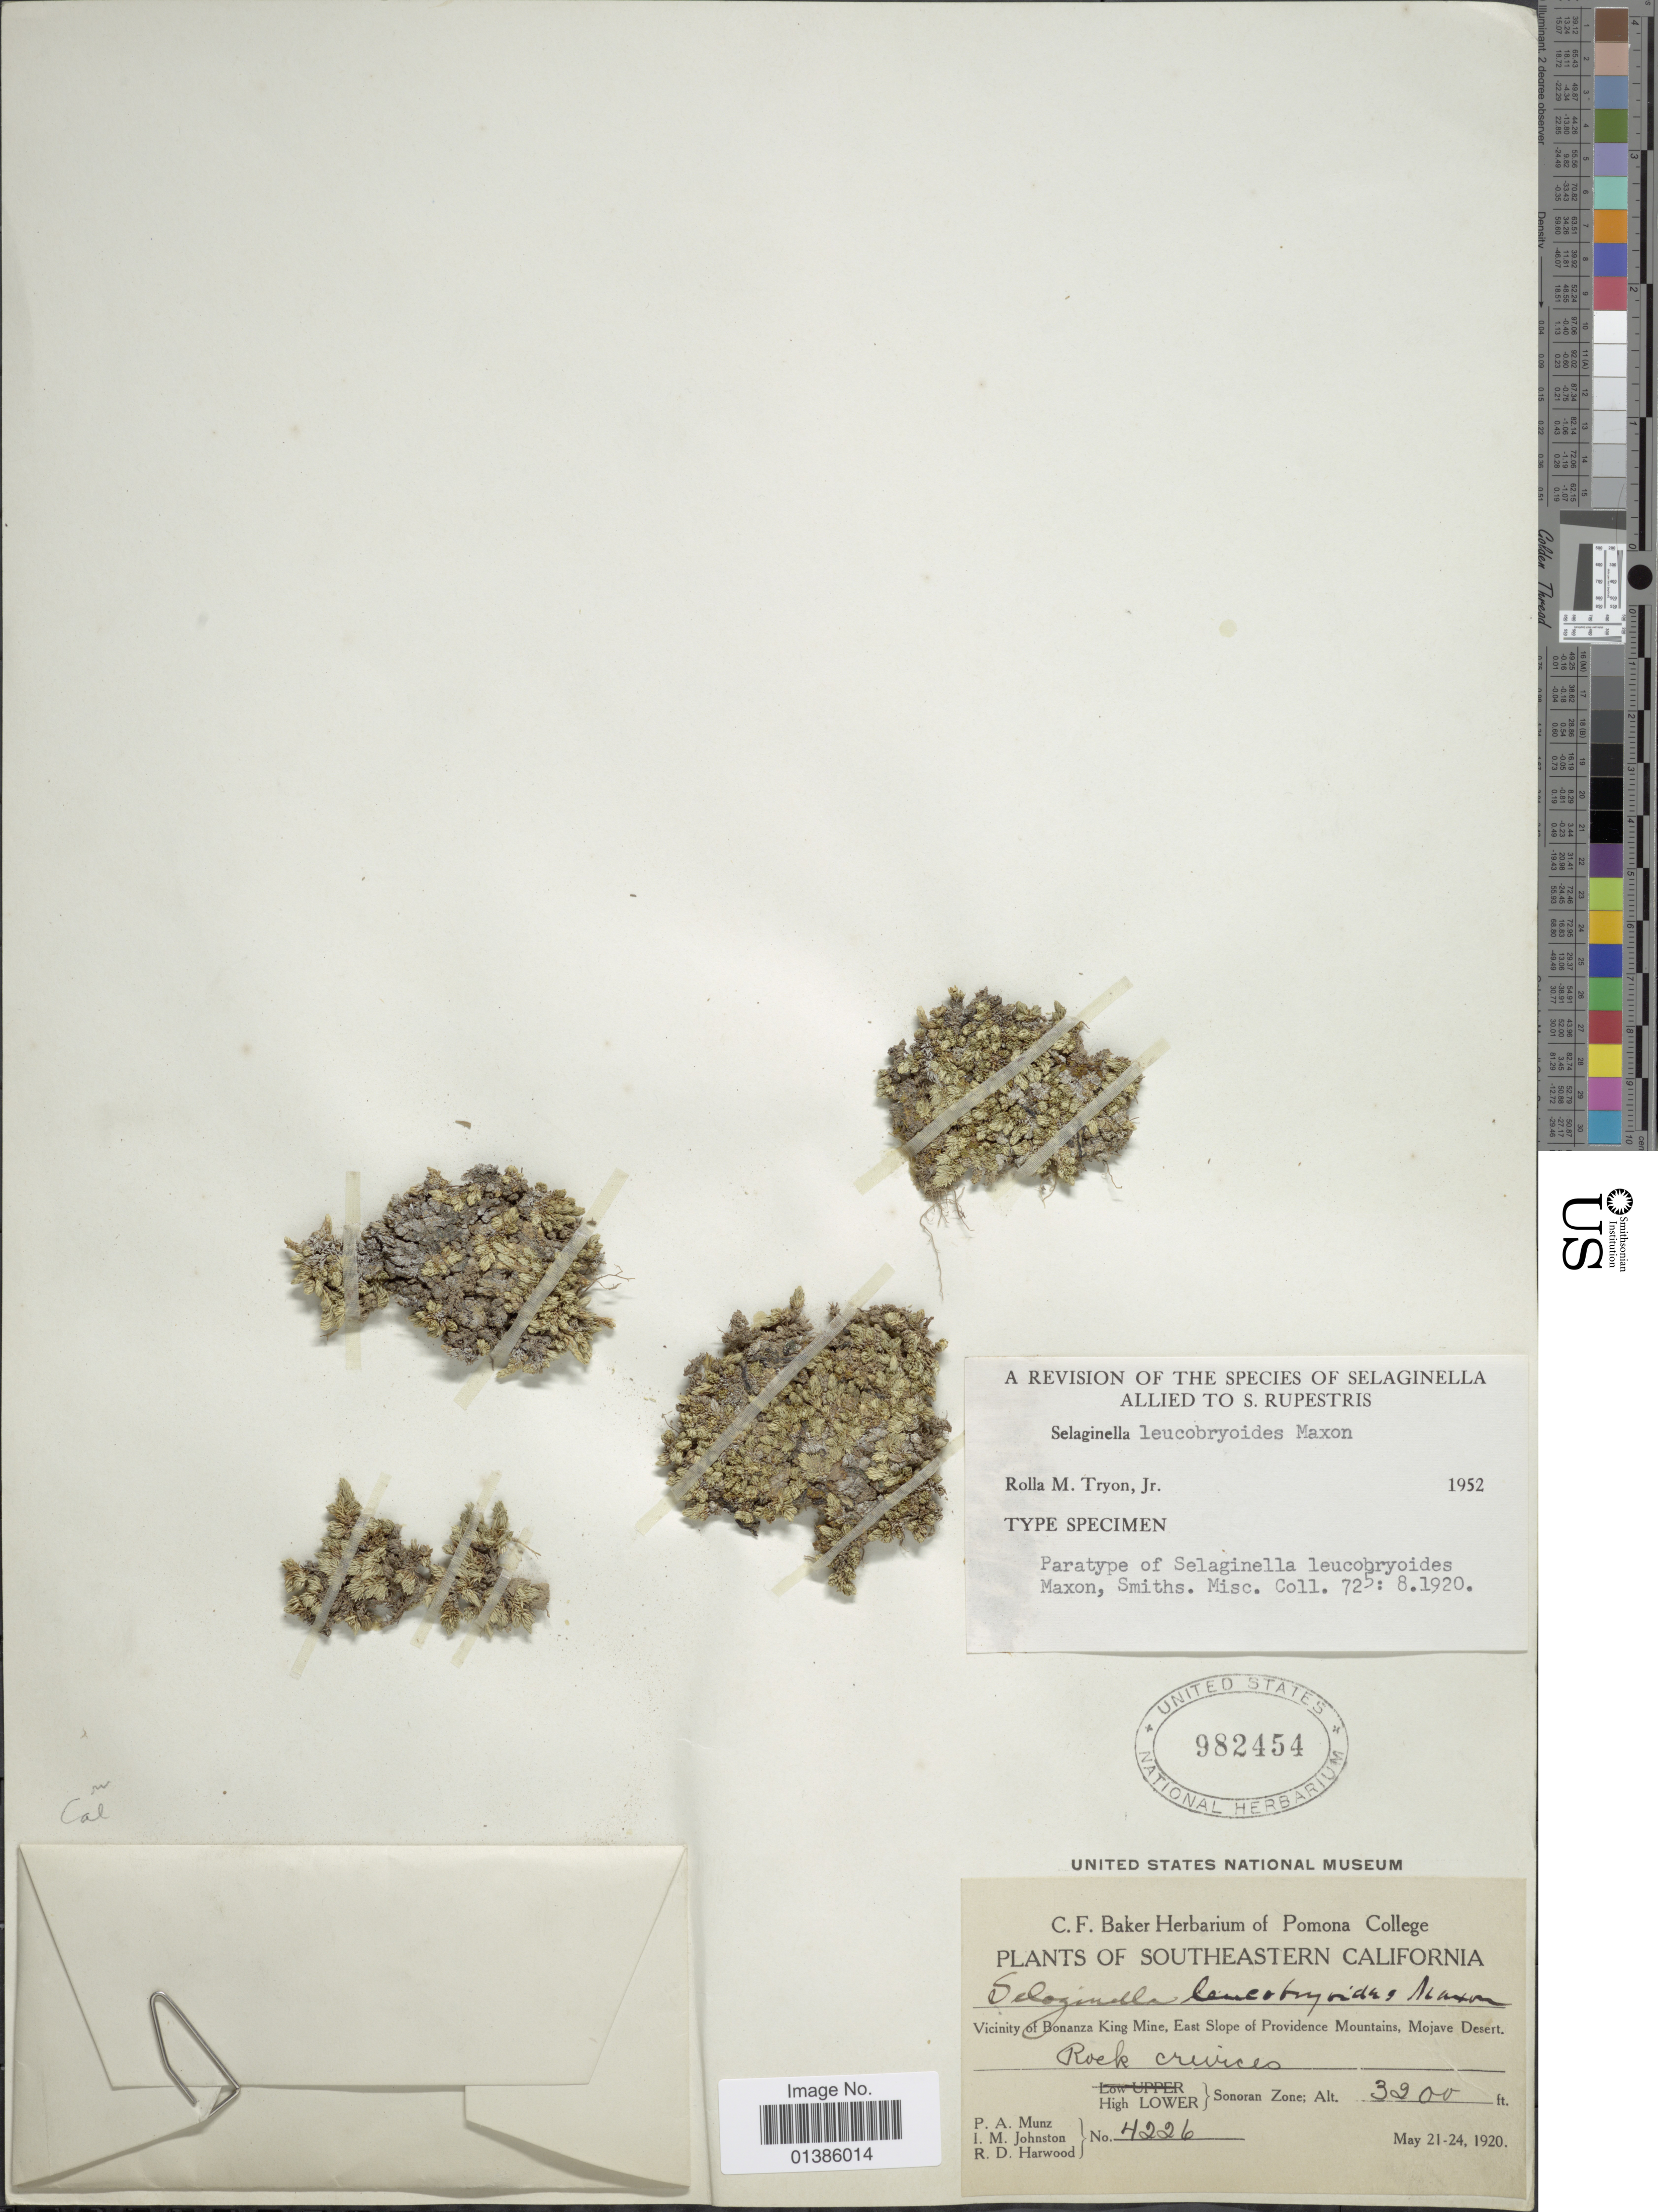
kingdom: Plantae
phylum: Tracheophyta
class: Lycopodiopsida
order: Selaginellales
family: Selaginellaceae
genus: Selaginella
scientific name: Selaginella leucobryoides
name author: Maxon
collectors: P. A. Munz, I.M. Johnston & R. Harwood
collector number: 4226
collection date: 1920-05-21/1920-05-24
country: United States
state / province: California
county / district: San Bernardino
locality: Southeastern California. Vicinity of Bonanza King Mine, East Slope of Providence Mountains, Mojave Desert. Sonoran Zone.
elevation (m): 975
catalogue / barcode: US 982454